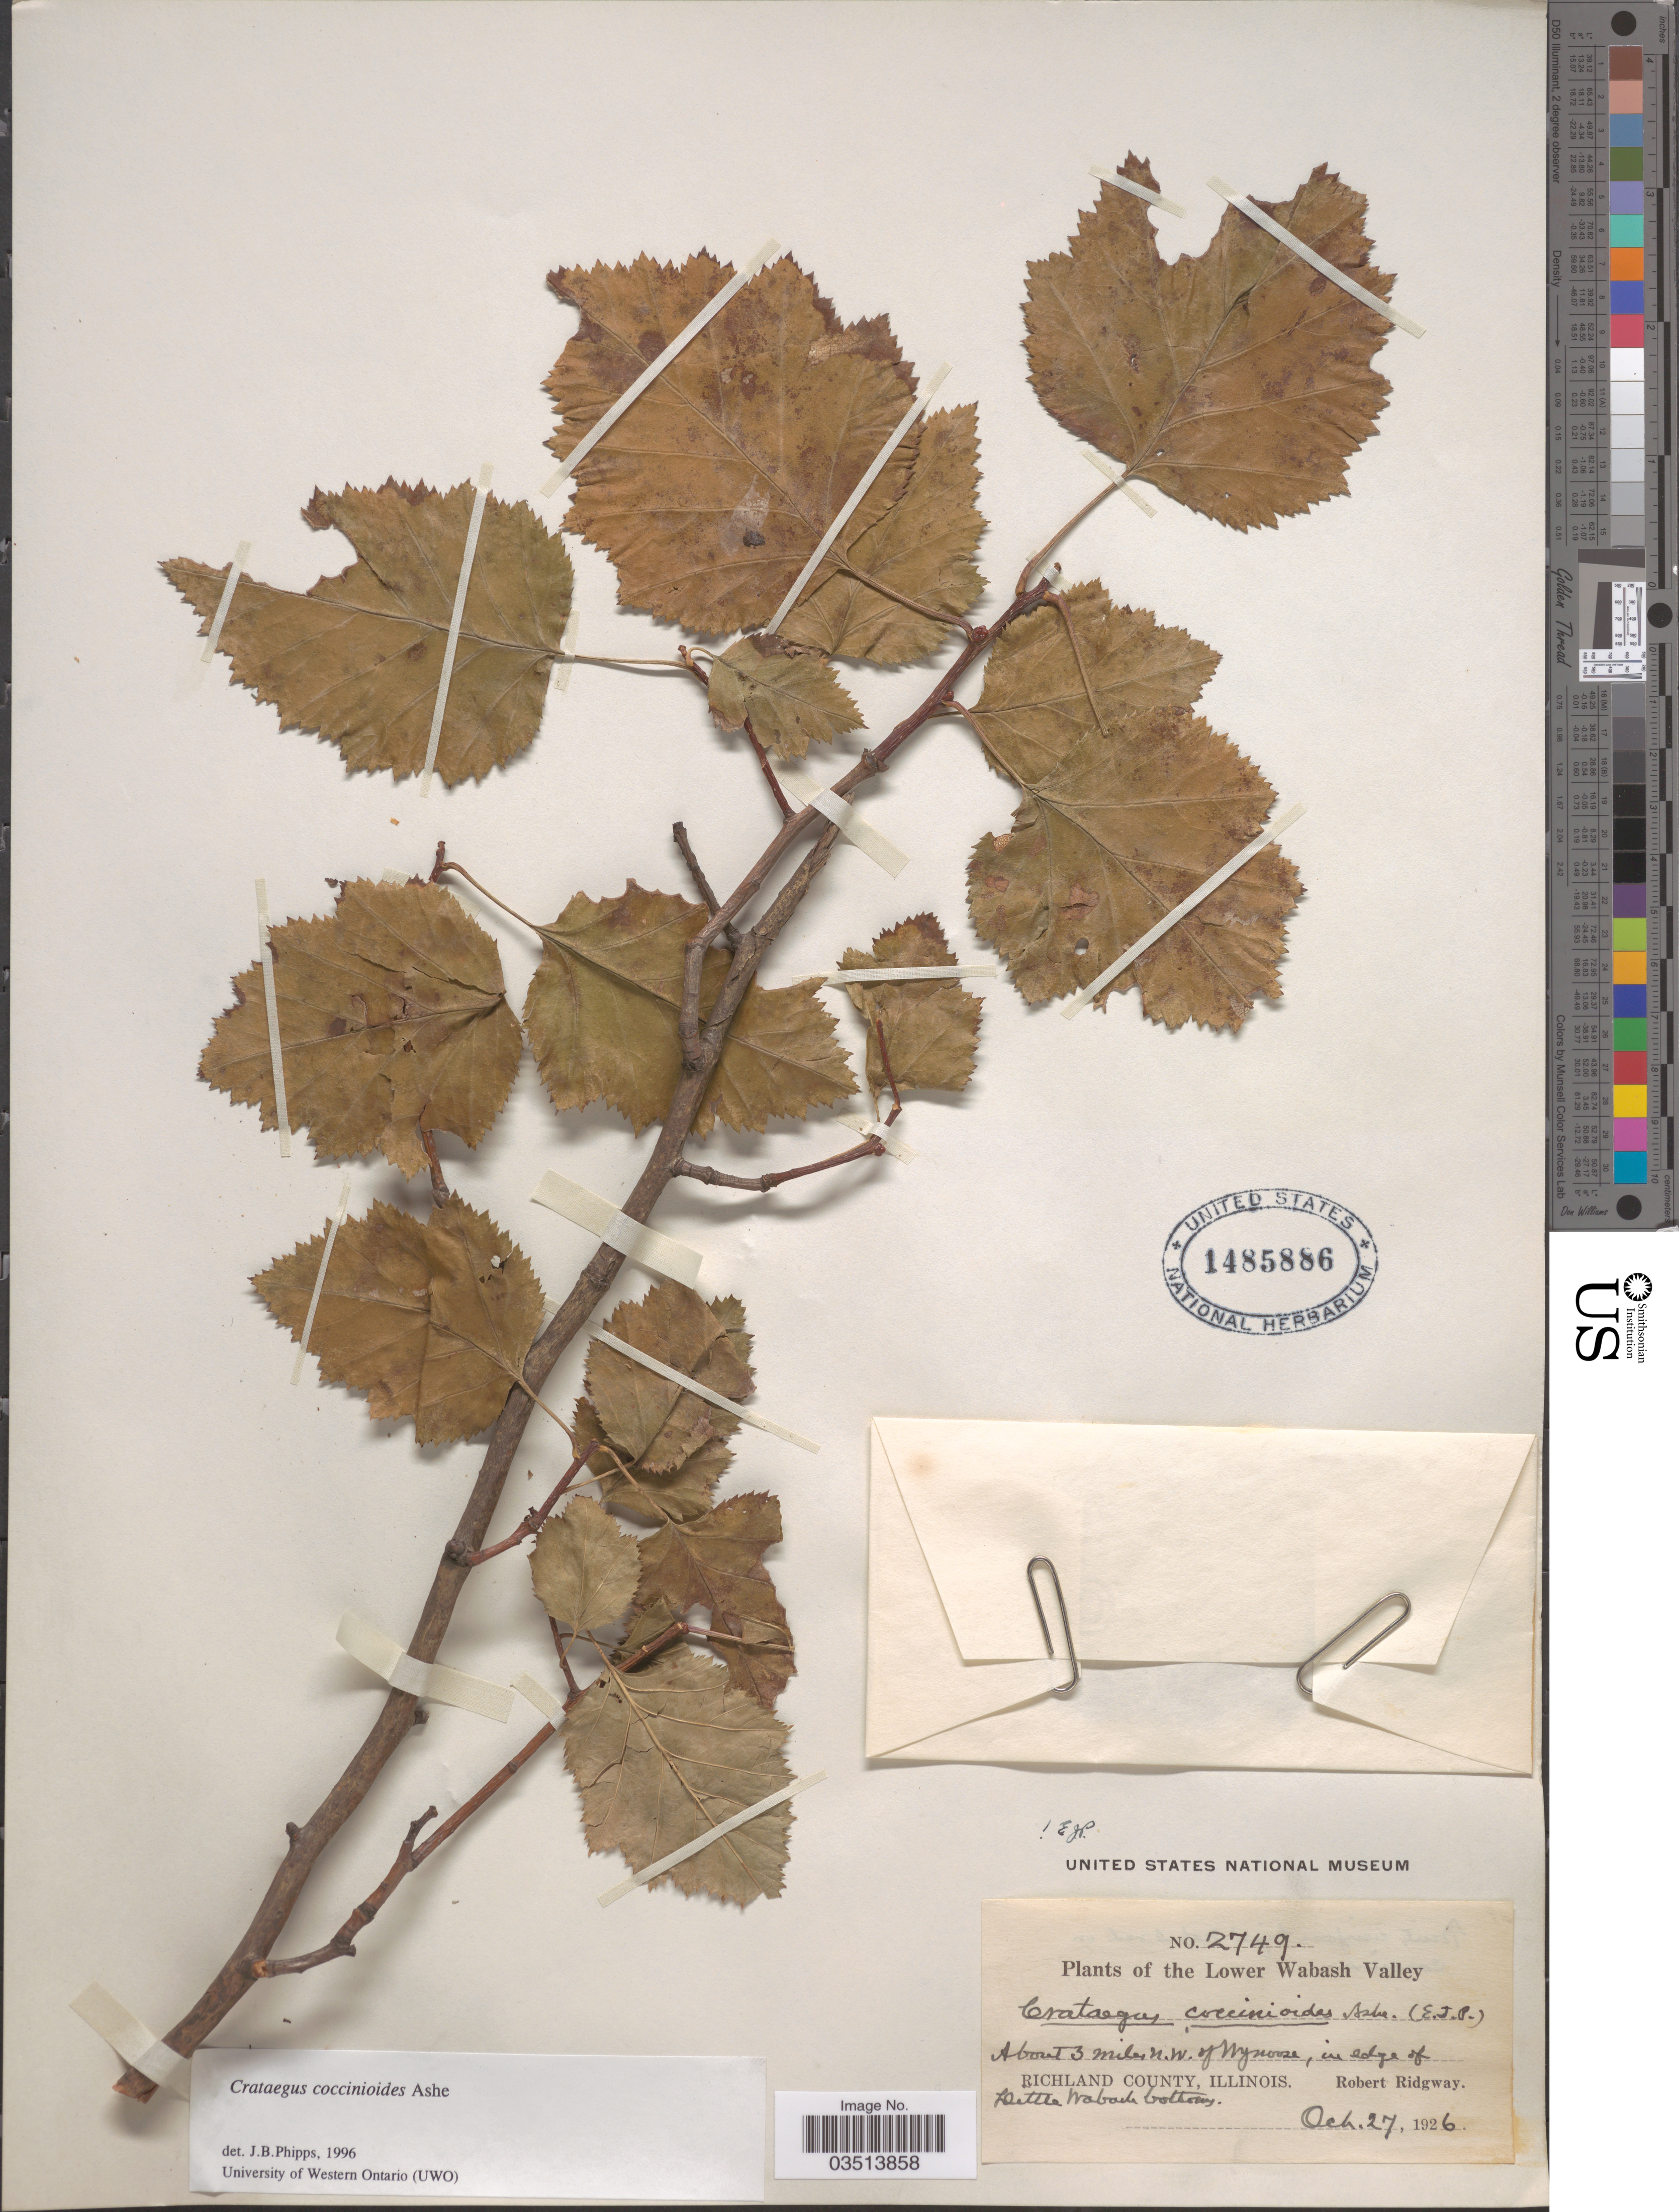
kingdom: Plantae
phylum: Tracheophyta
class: Magnoliopsida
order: Rosales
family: Rosaceae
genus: Crataegus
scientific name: Crataegus coccinioides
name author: Ashe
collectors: R. Ridgway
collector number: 2749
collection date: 1926-10-27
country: United States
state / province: Illinois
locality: The Lower Wabash Valley. About 3 miles N.W. of Wynoose, in edge of Richland County.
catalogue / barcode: US 1485886